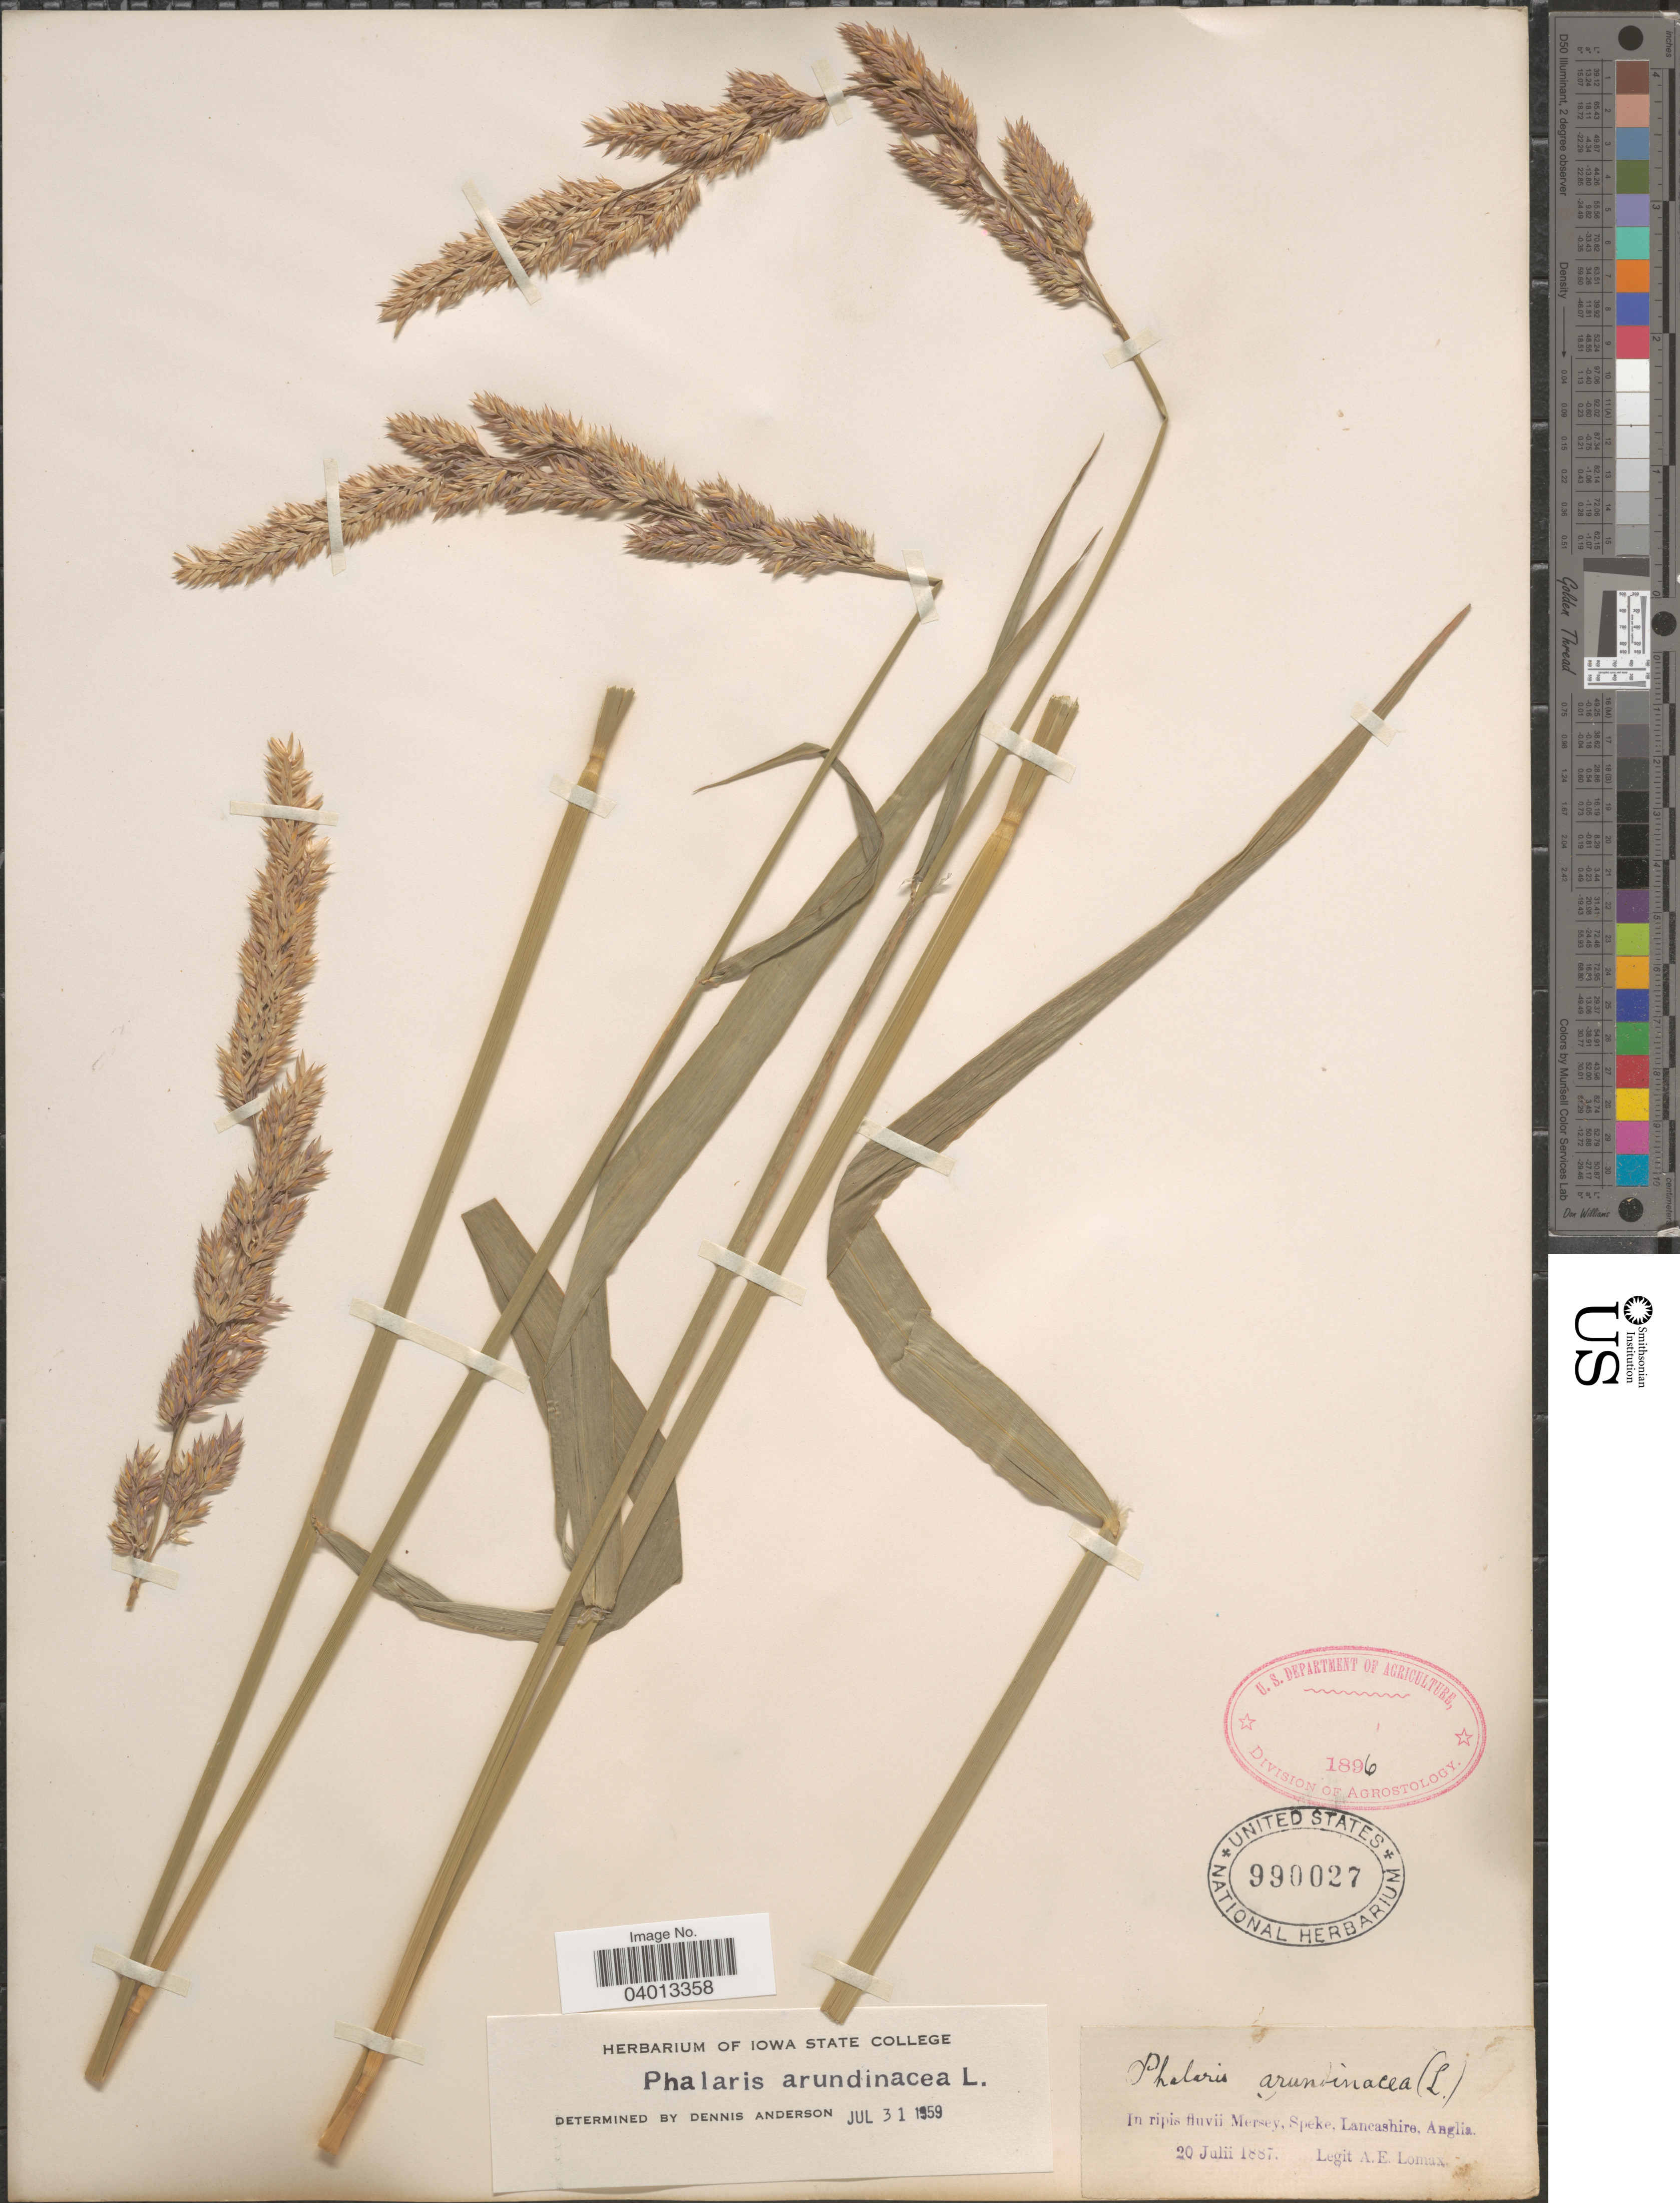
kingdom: Plantae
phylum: Tracheophyta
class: Liliopsida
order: Poales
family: Poaceae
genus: Phalaris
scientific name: Phalaris arundinacea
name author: L.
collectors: A. Lomax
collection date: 1887-07-20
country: United Kingdom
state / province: England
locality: In ripis fluvii Mersey, Speke, Lancashire, Anglia.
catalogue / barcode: US 990027